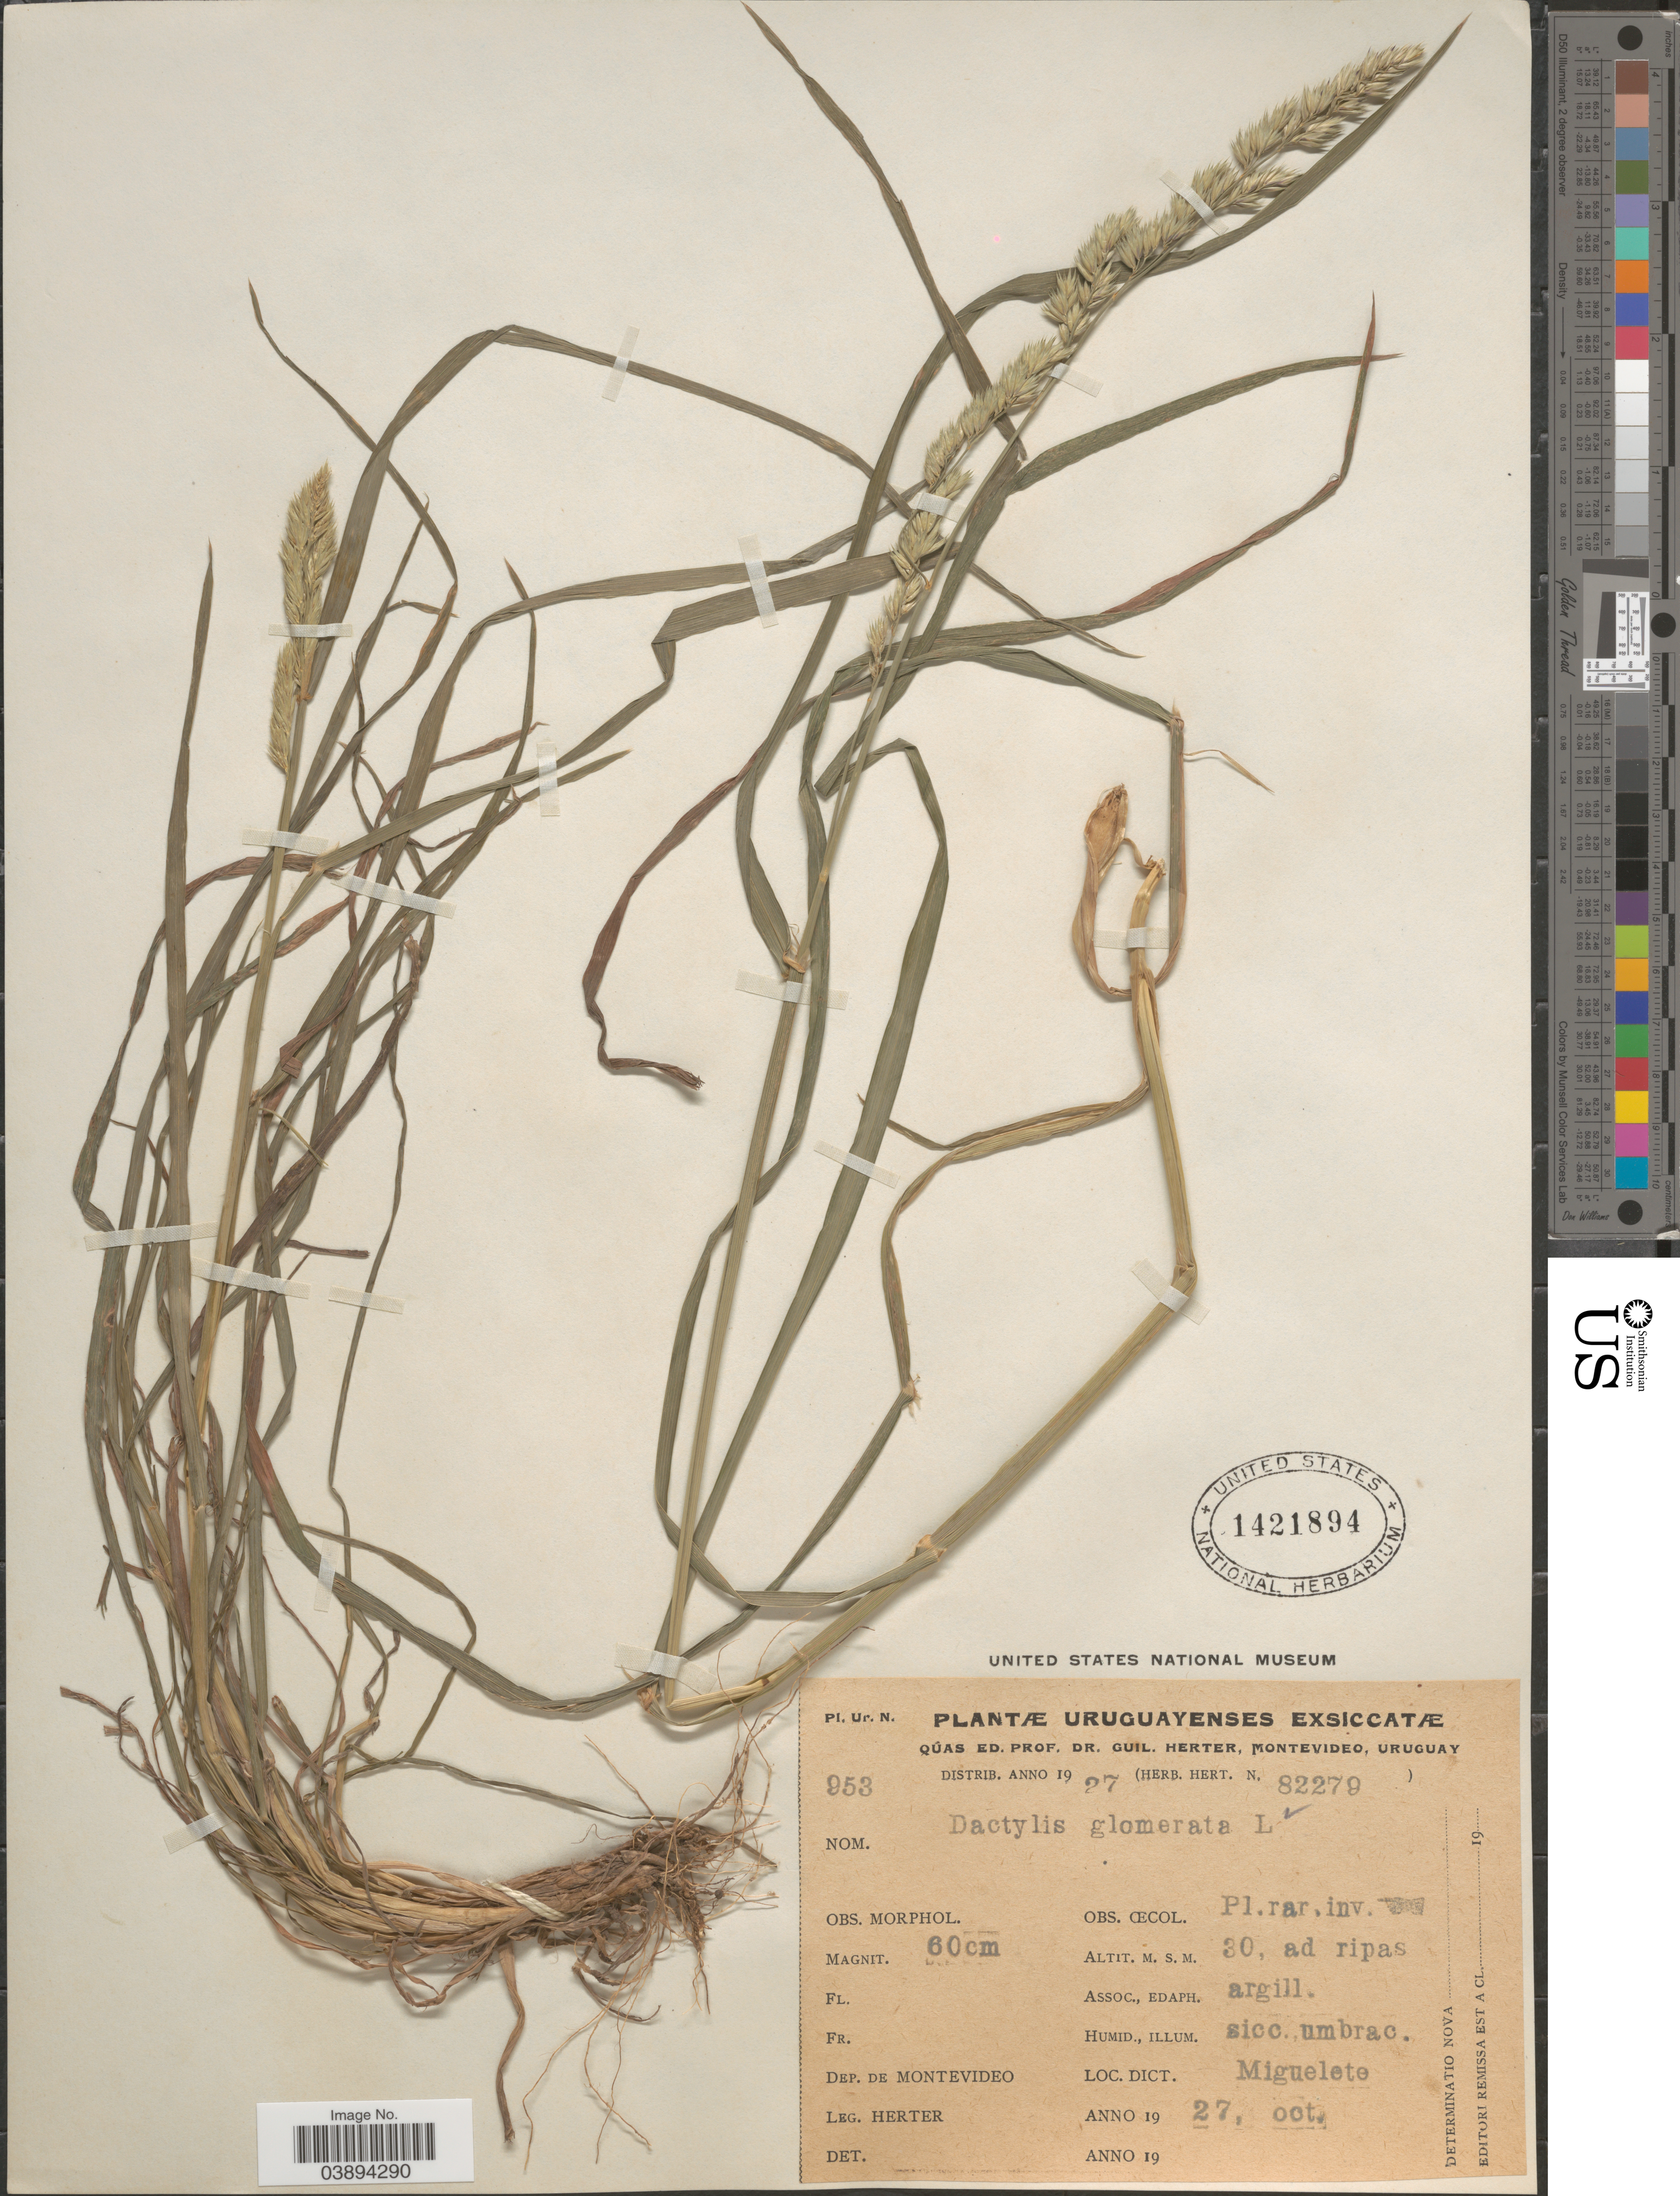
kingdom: Plantae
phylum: Tracheophyta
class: Liliopsida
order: Poales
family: Poaceae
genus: Dactylis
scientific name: Dactylis glomerata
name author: L.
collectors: G. Herter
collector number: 953/82279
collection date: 1927-10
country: Uruguay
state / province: Montevideo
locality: Uruguayenses. Dep. de Montevideo. Dict. Miguelete.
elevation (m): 30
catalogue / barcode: US 1421894